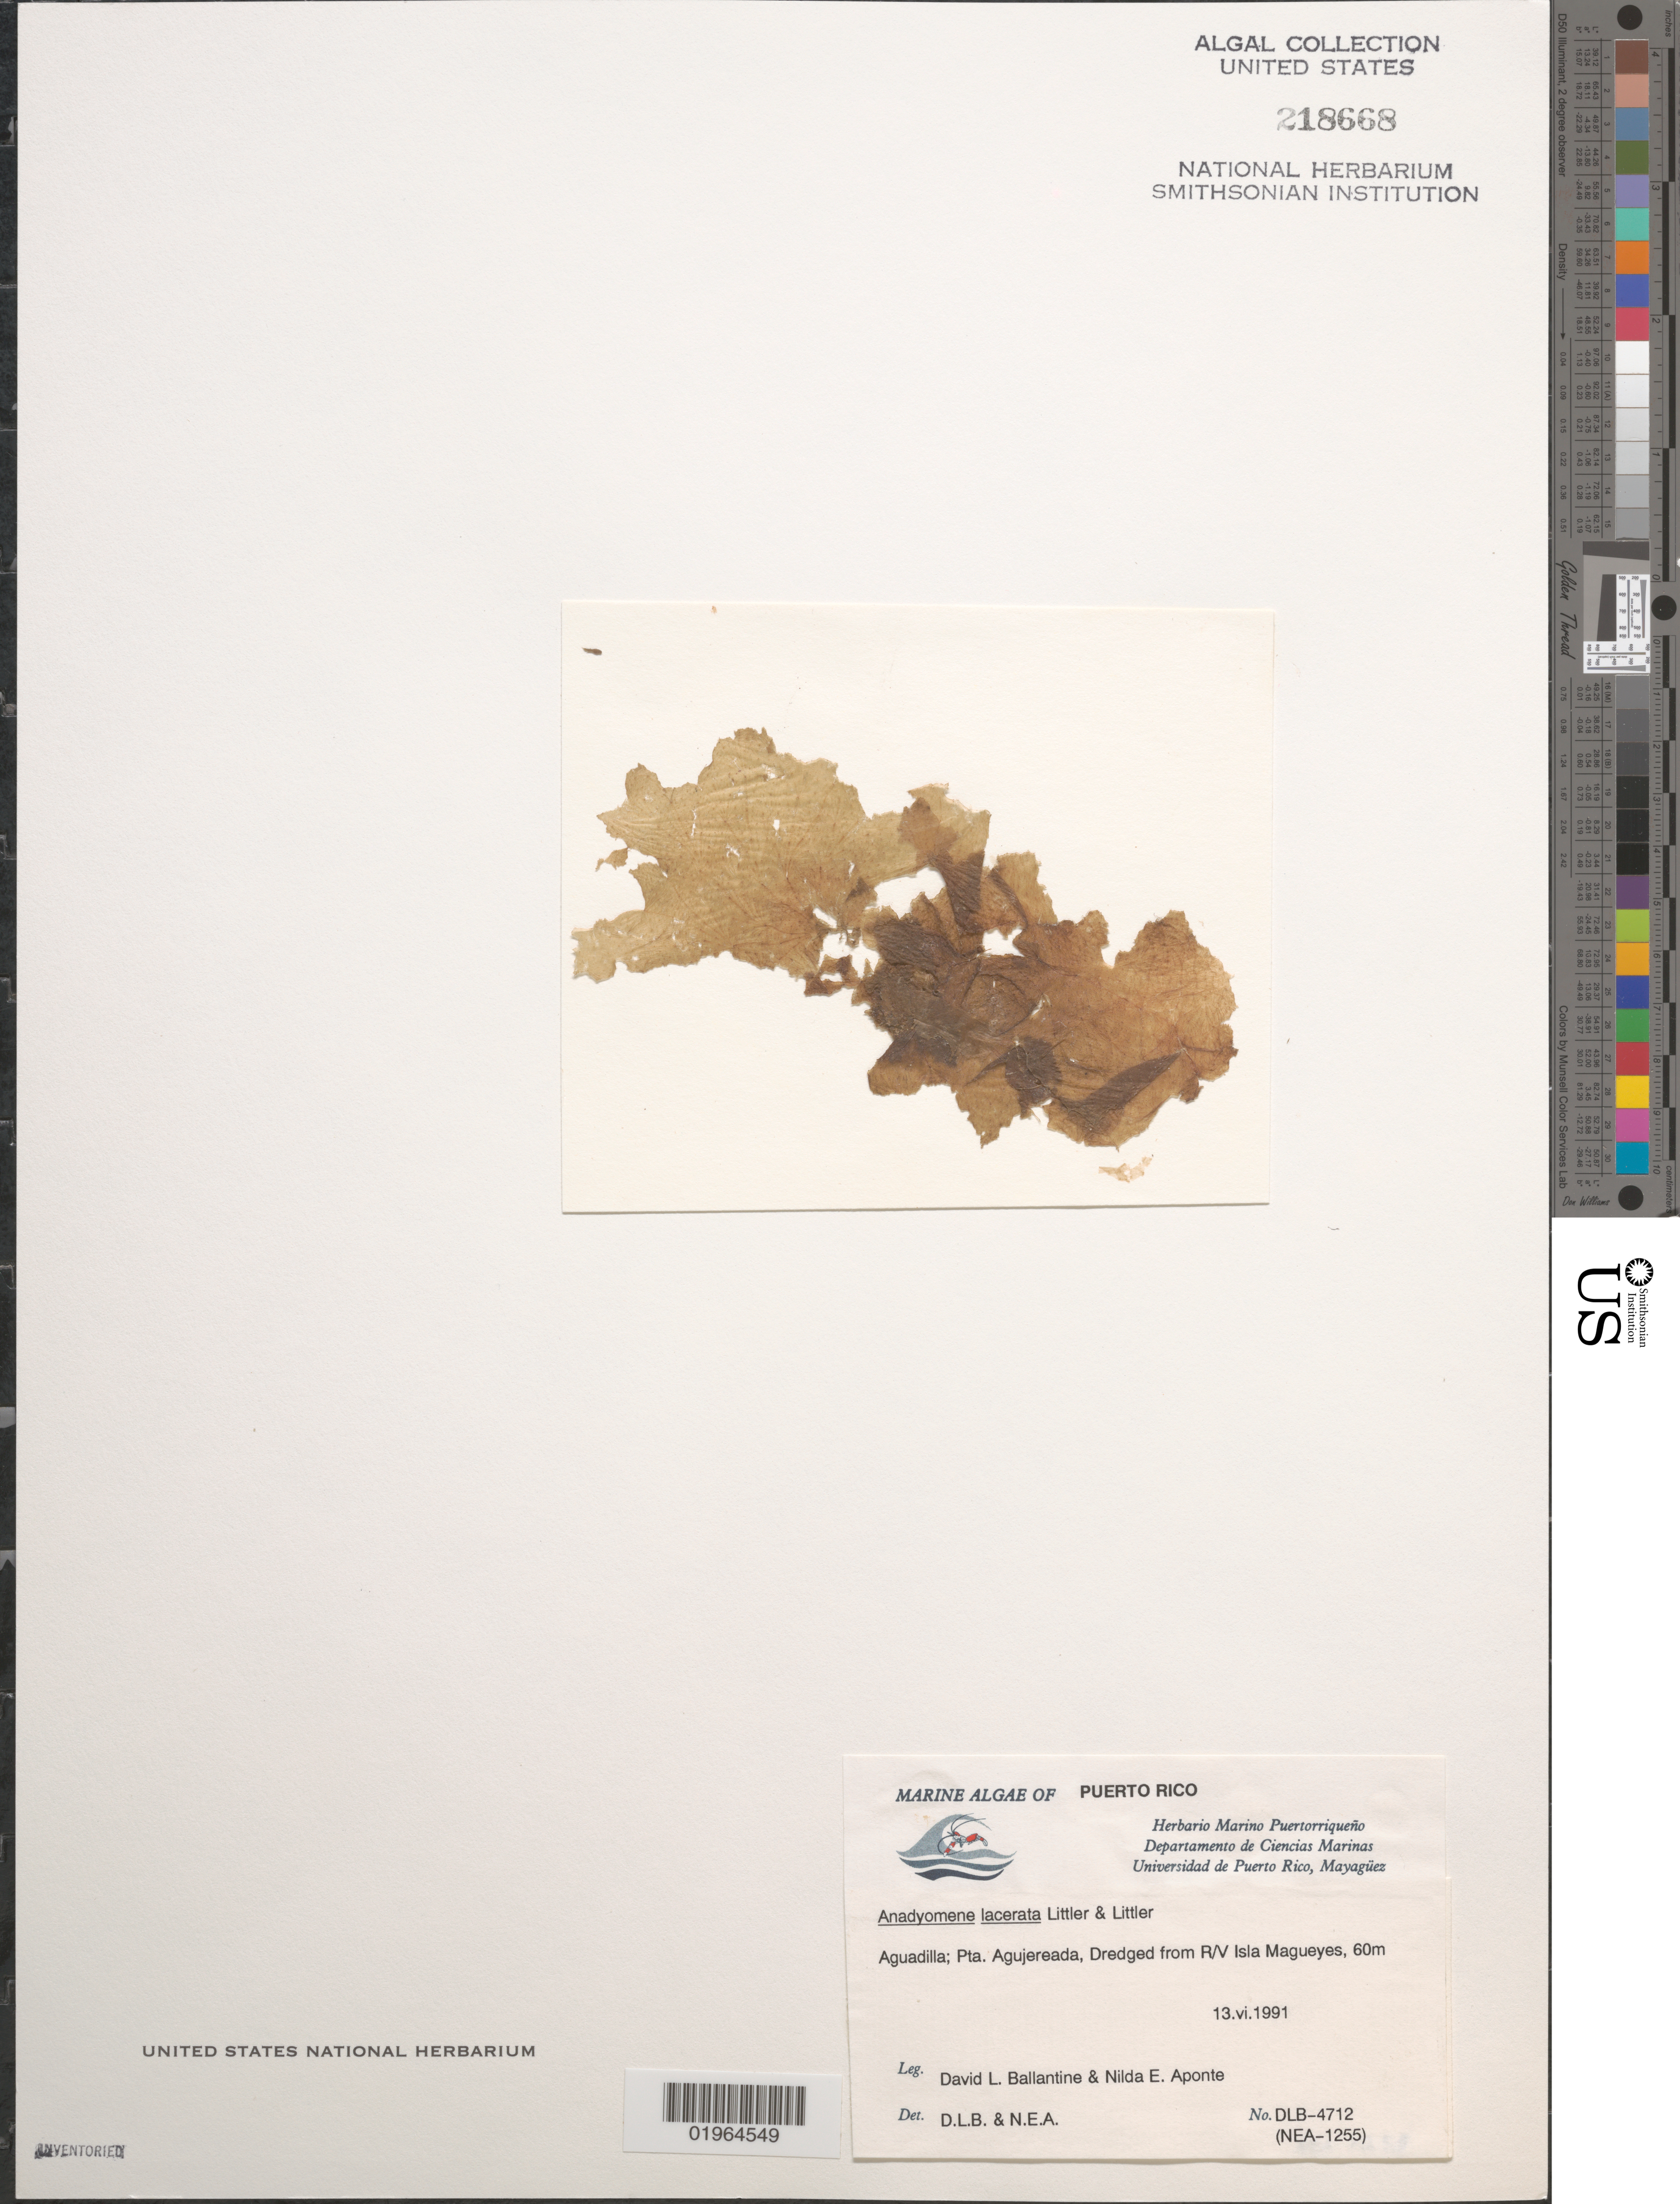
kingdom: Plantae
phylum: Chlorophyta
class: Ulvophyceae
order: Cladophorales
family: Anadyomenaceae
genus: Anadyomene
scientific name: Anadyomene lacerata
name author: D.S. Littler & Littler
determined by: Ballantine, D. L.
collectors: D.L. Ballantine & N. E. Aponte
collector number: DLB 4712, NEA 1255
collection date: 1991-06-13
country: Puerto Rico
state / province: Aguadilla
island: Isla Magueyes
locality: Pta Agujereada. Dredged from R?V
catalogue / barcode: US 218668